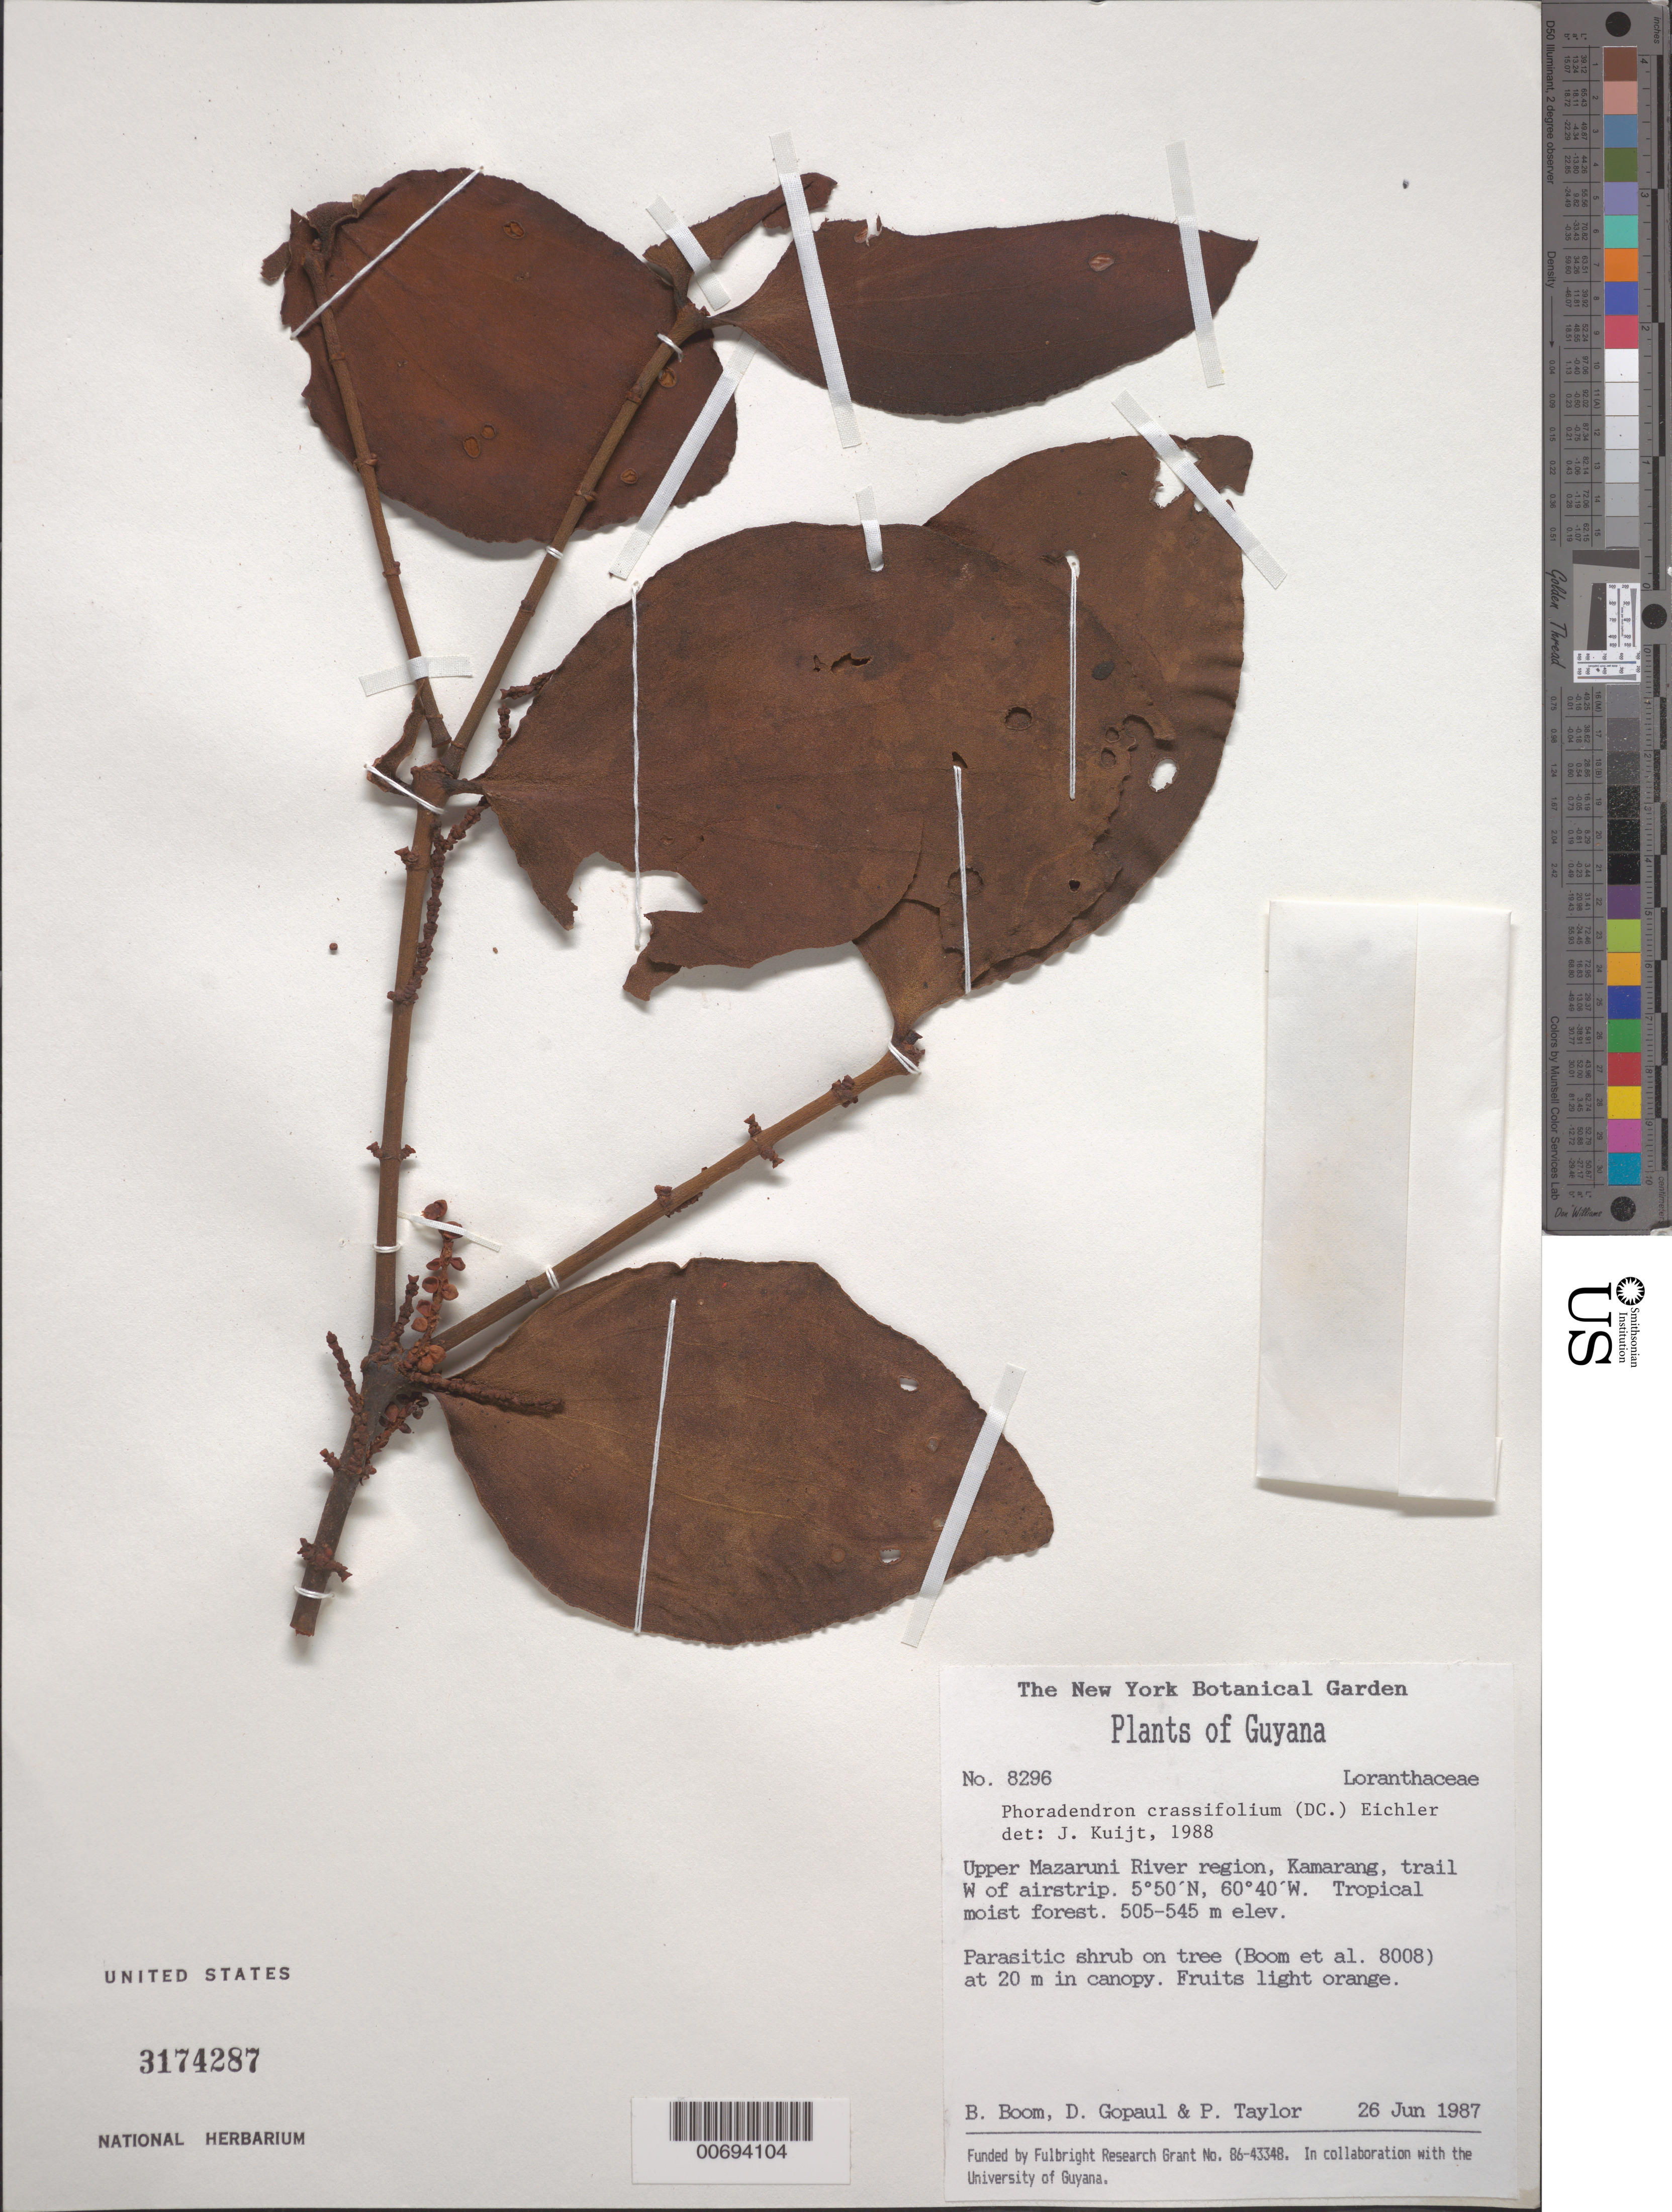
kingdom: Plantae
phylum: Tracheophyta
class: Magnoliopsida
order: Santalales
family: Viscaceae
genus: Phoradendron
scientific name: Phoradendron crassifolium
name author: (Pohl ex DC.) Eichler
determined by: Kuijt, Job, (CANADA)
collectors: B. M. Boom, D. Gopaul & P. Taylor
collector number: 8296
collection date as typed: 26-Jun-87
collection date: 1987-06-26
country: Guyana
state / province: Cuyuni-Mazaruni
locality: Kamarang, upper Mazaruni R.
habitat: Tropical moist forest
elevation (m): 505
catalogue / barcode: US 3174287